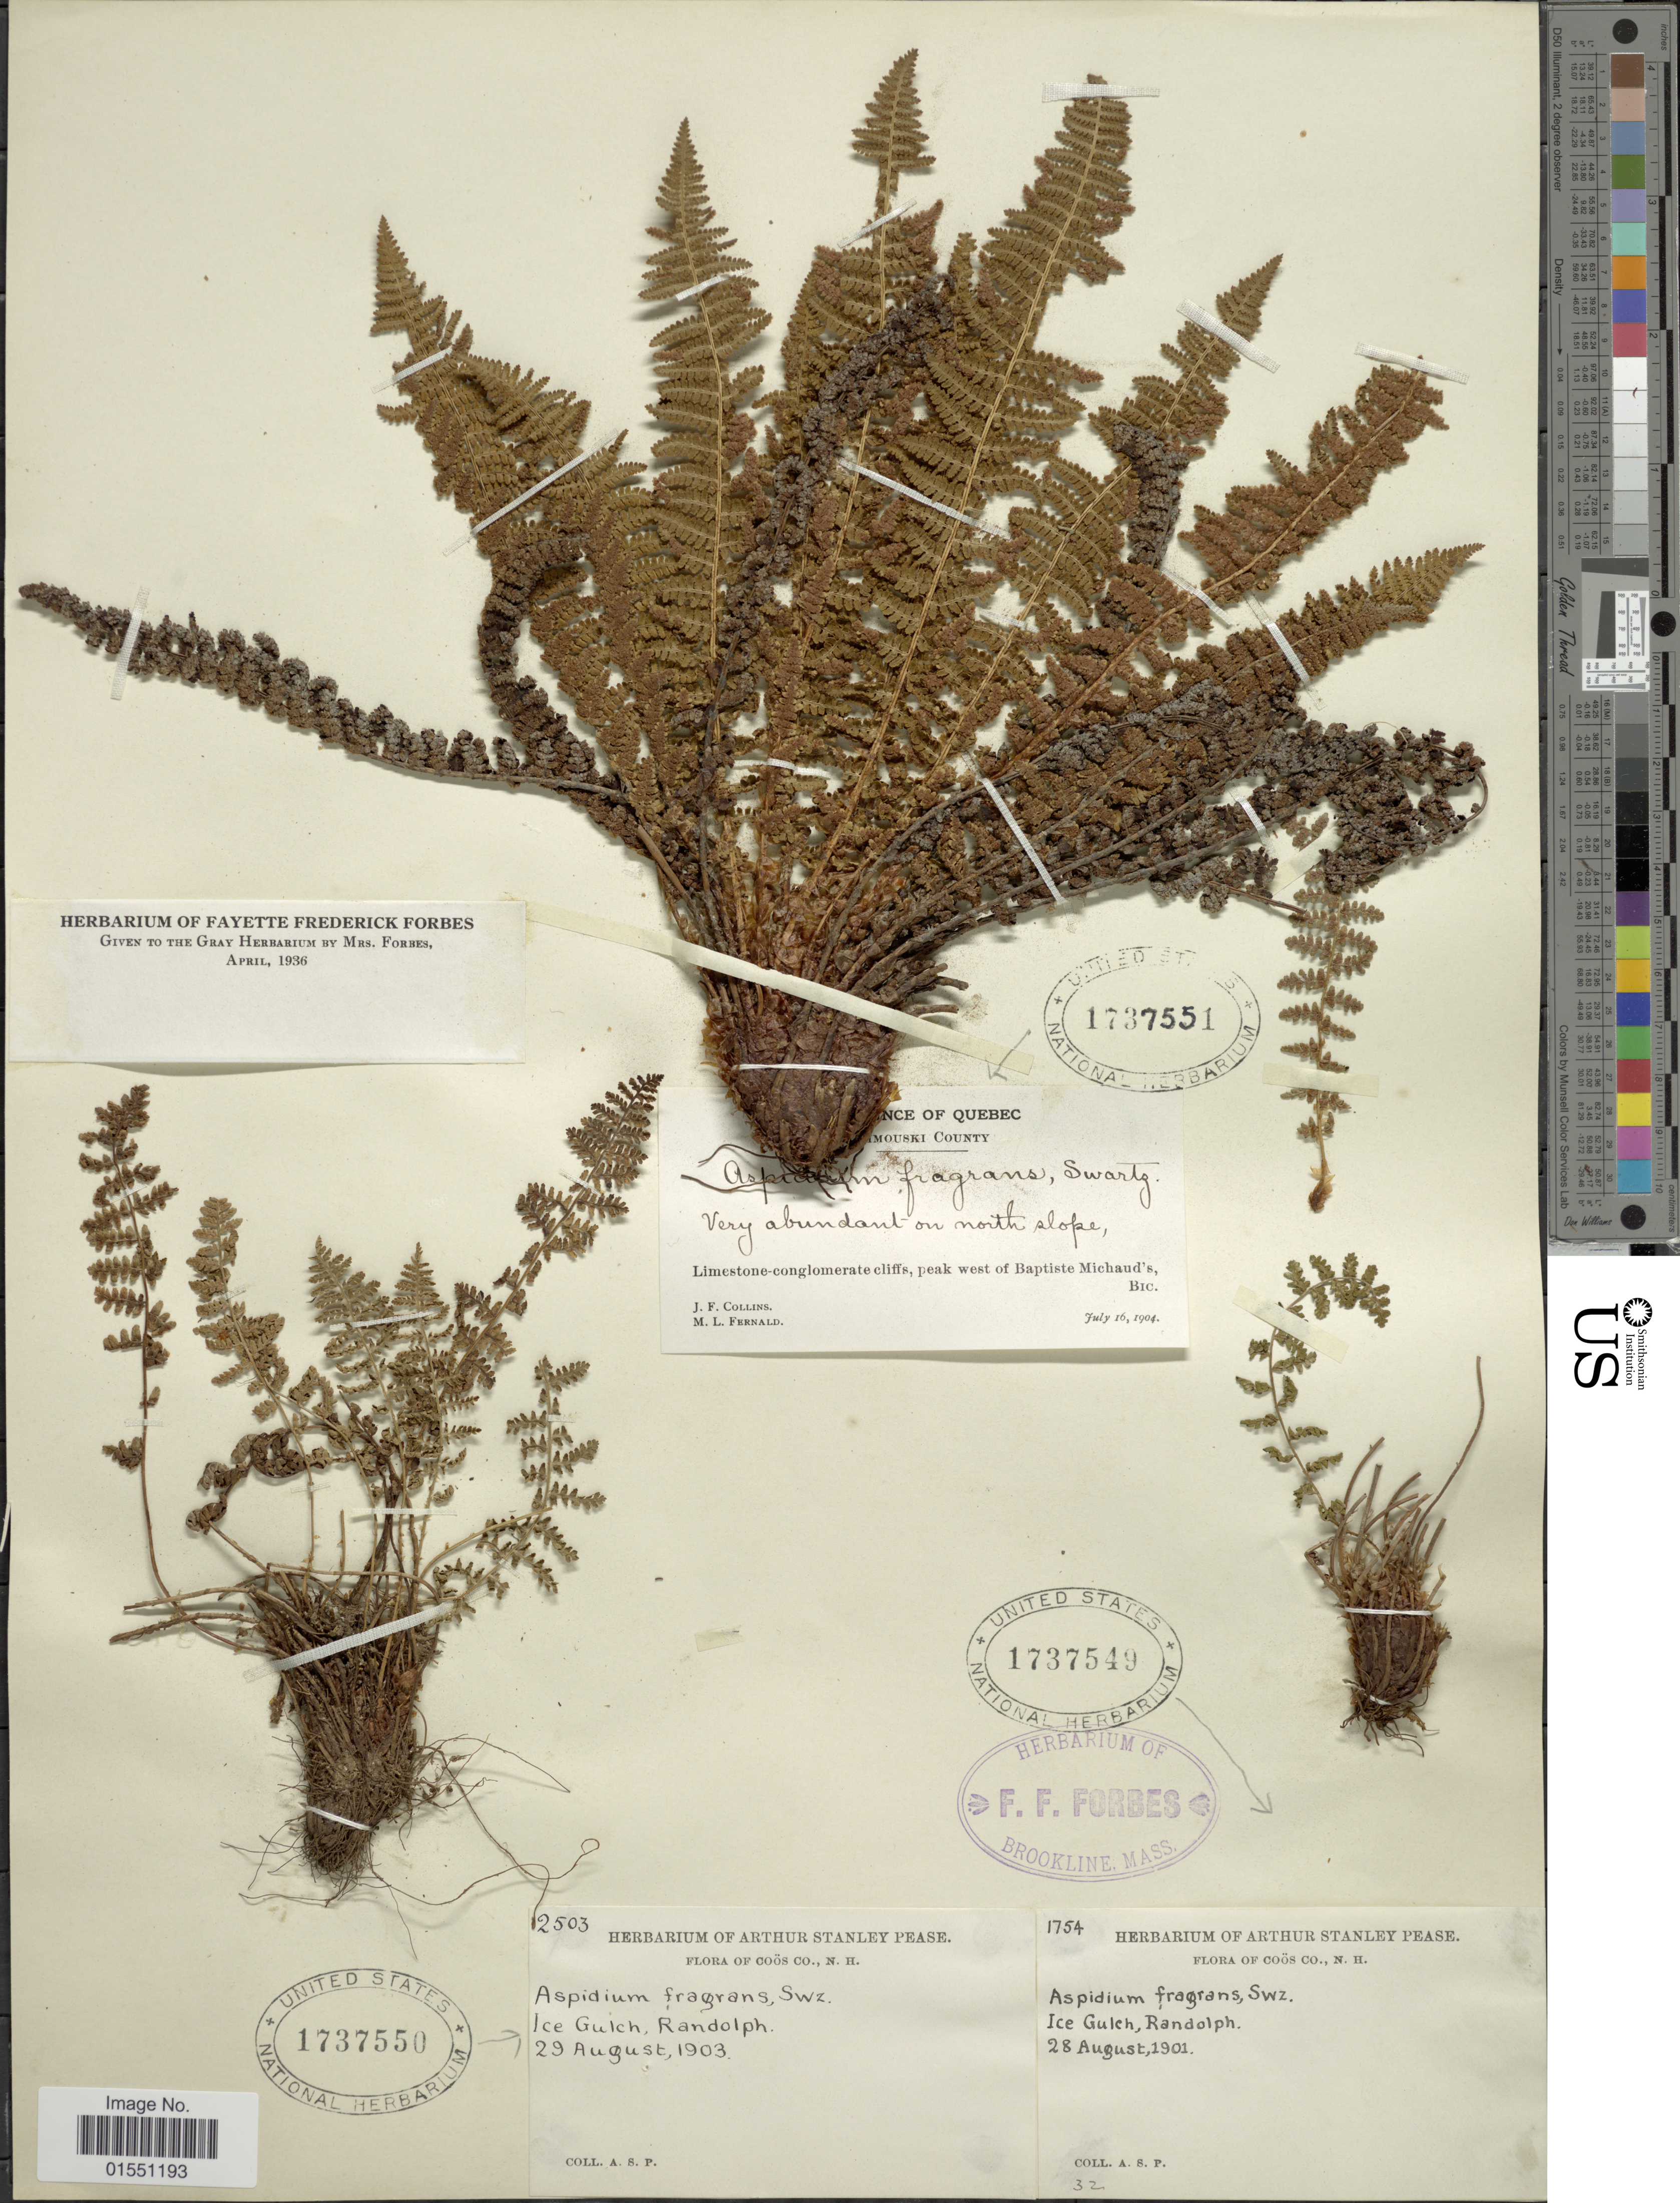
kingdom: Plantae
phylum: Tracheophyta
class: Polypodiopsida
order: Polypodiales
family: Dryopteridaceae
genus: Dryopteris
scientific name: Dryopteris fragrans var. hookeriana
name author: A. Prince ex Weath.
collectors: A. S. Pease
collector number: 2503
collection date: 1903-08-29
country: United States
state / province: New Hampshire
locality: Coös Co. Ice Guleh, Randolph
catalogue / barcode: US 1737550-2